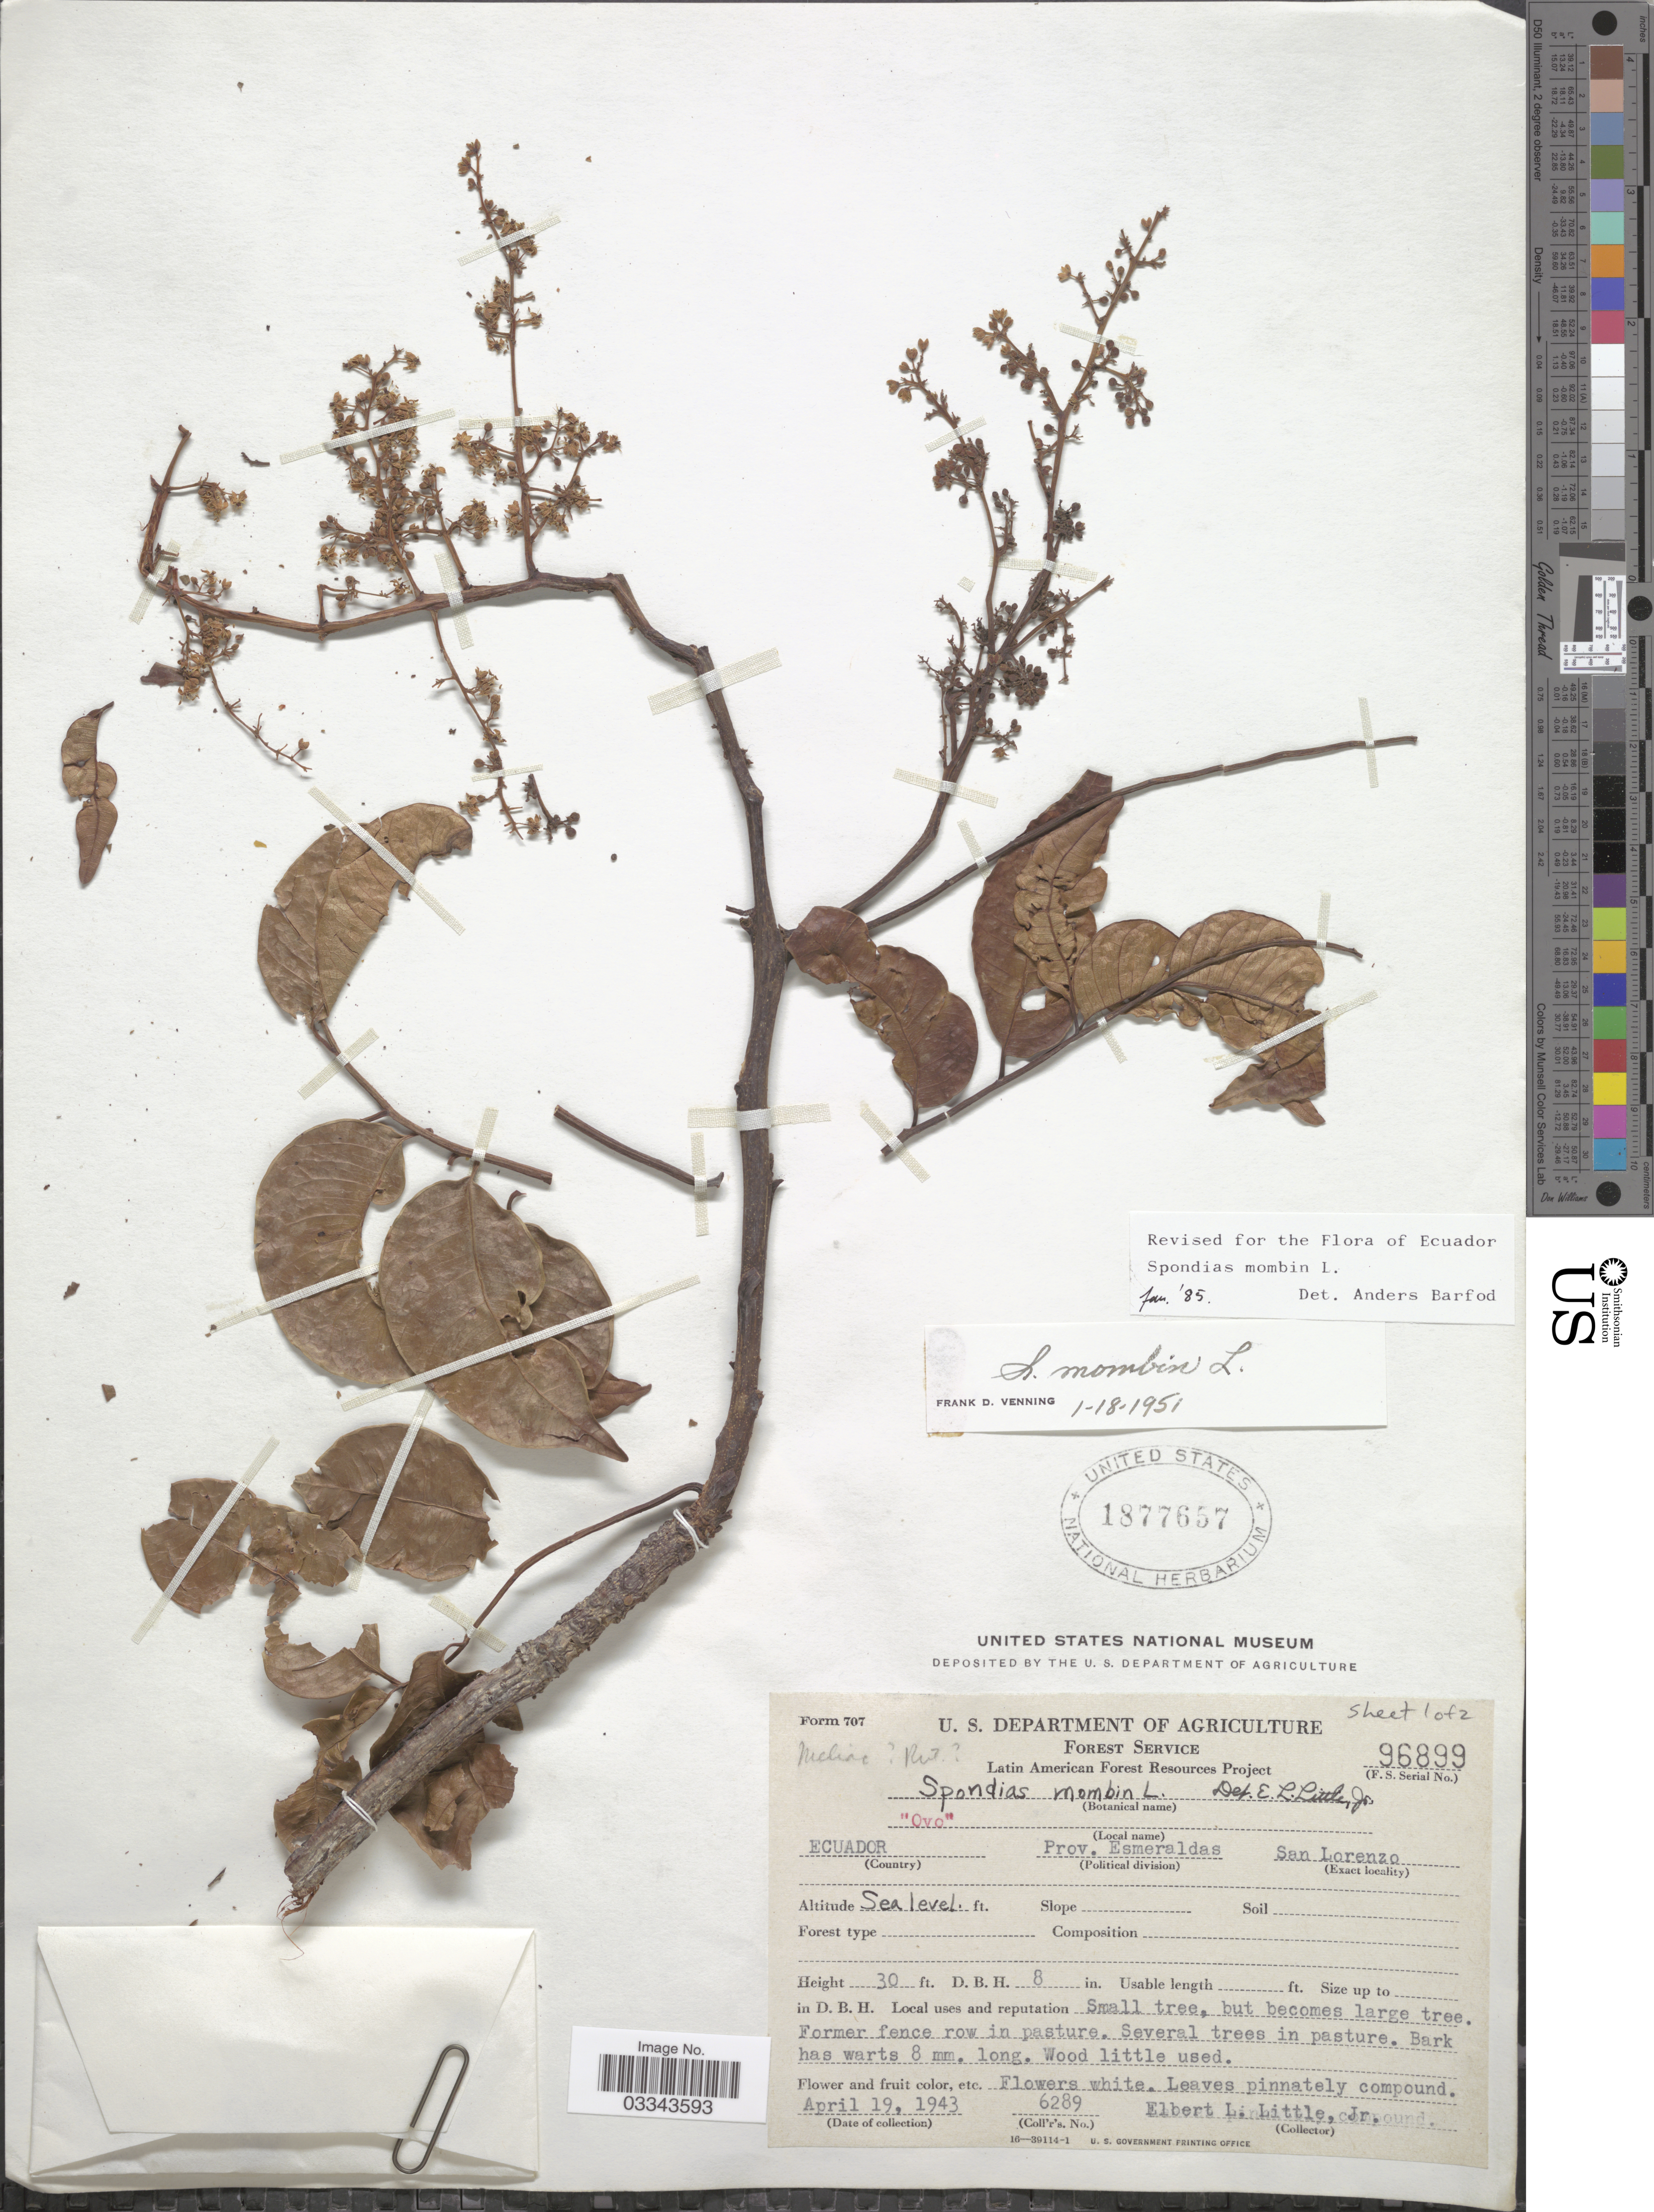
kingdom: Plantae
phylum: Tracheophyta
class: Magnoliopsida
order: Sapindales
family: Anacardiaceae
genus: Spondias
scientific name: Spondias mombin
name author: L.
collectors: E. L. Little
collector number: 6289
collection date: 1943-04-19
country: Ecuador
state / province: Esmeraldas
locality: San Lorenzo.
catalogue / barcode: US 1877657